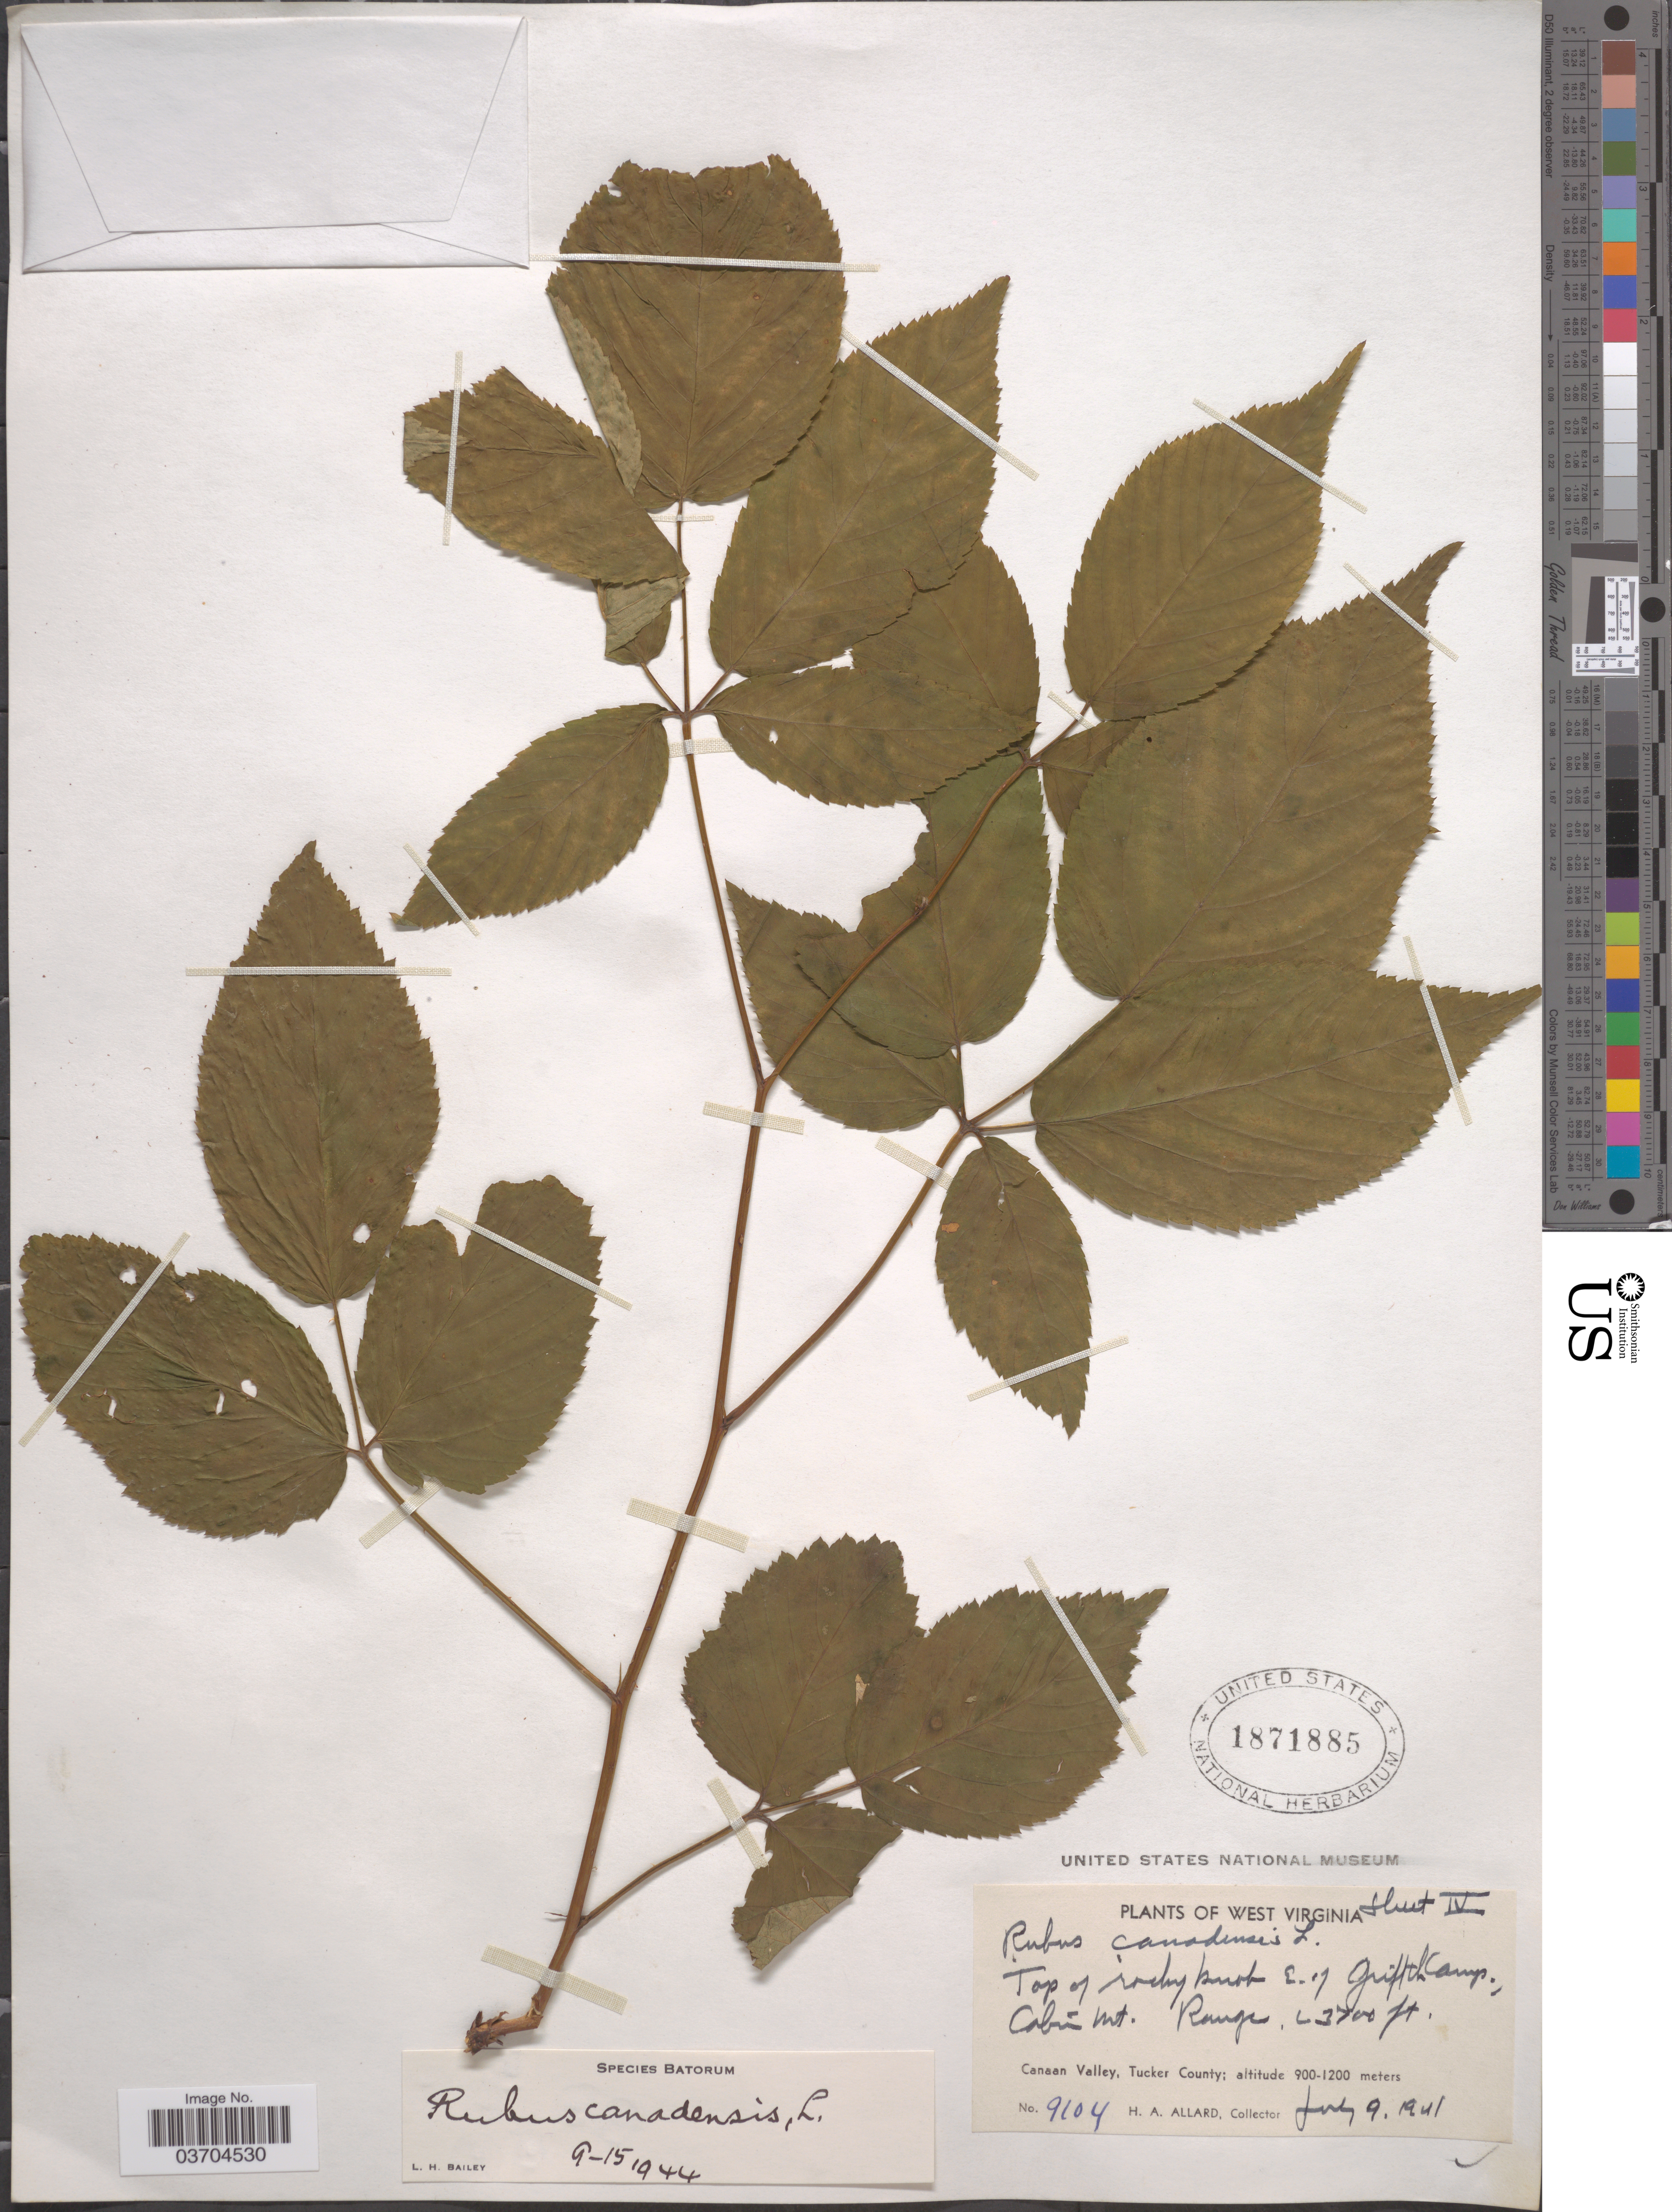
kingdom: Plantae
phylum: Tracheophyta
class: Magnoliopsida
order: Rosales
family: Rosaceae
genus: Rubus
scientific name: Rubus canadensis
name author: L.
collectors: H. A. Allard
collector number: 9104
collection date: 1941-07-09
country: United States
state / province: West Virginia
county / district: Tucker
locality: Top of rocky knob E. of Griffth Camp., Cabin Mt. Range. Canaan Valley, Tucker County.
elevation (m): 1128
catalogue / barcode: US 1871885